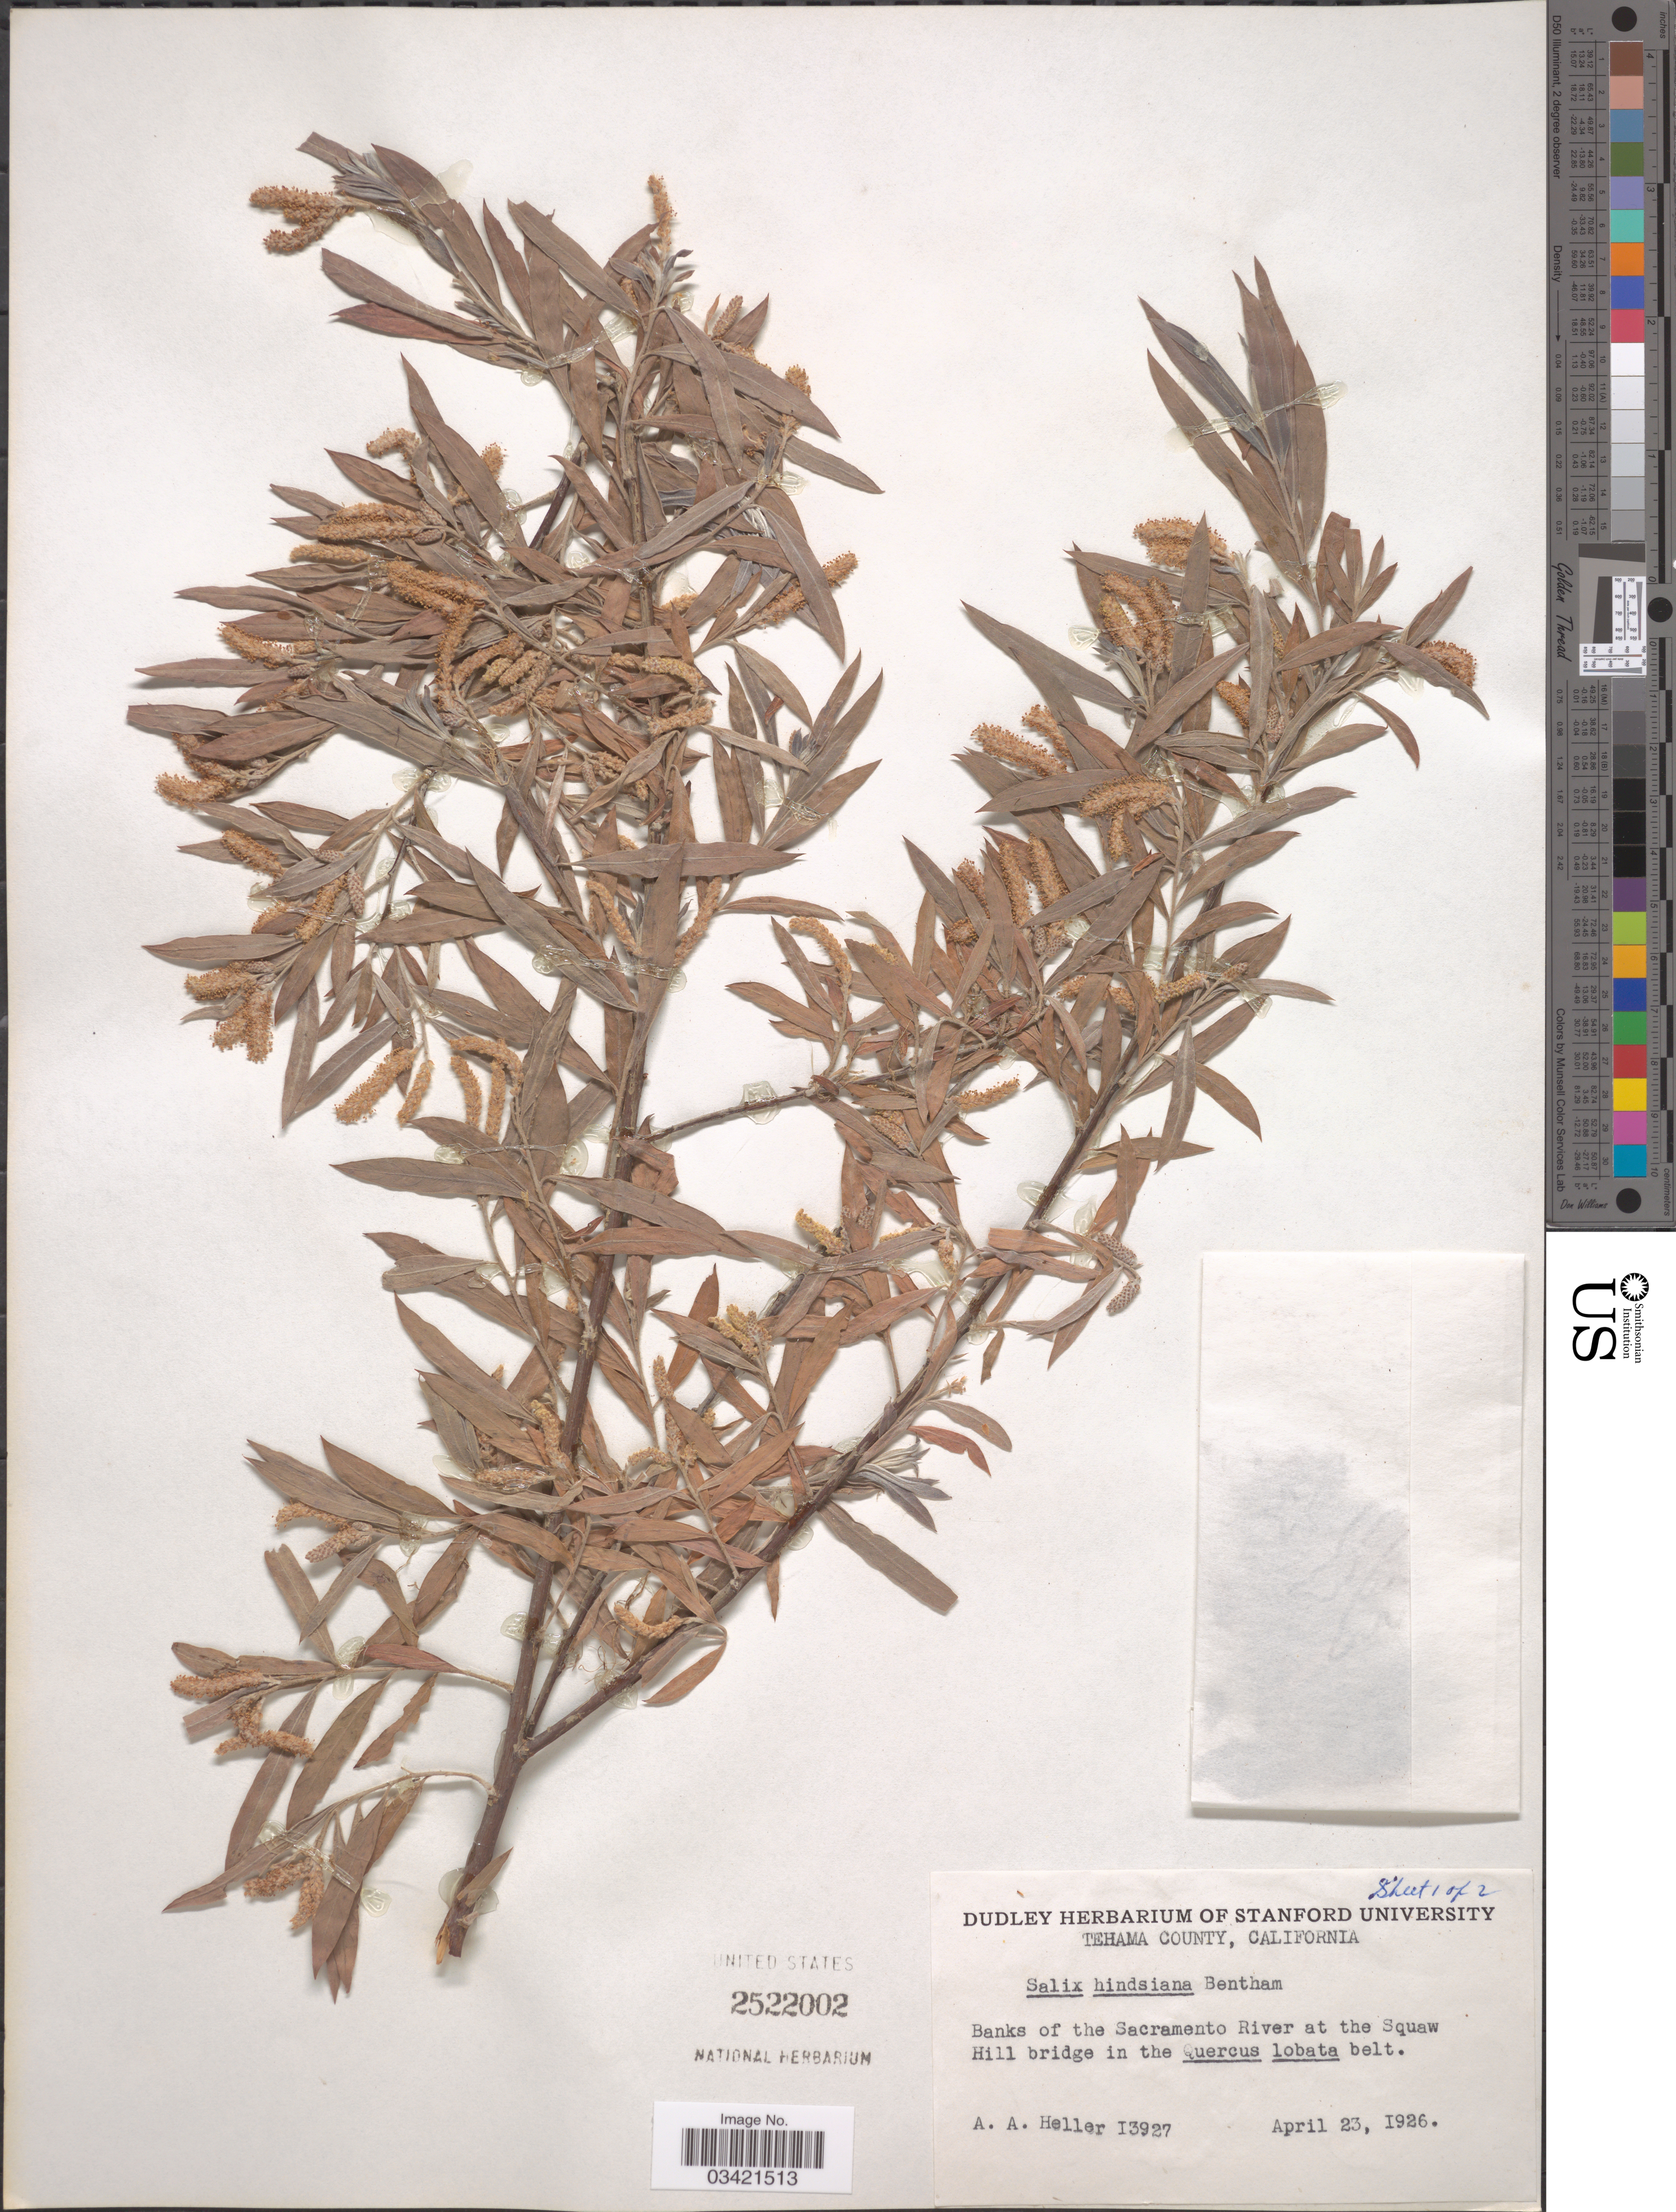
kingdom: Plantae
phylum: Tracheophyta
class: Magnoliopsida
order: Malpighiales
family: Salicaceae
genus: Salix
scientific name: Salix hindsiana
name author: Benth.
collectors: A. A. Heller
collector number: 13927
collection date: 1926-04-23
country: United States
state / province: California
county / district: Tehama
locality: Tehama County. Banks of the Sacramento River at the Squaw Hill bridge.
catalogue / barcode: US 2522002